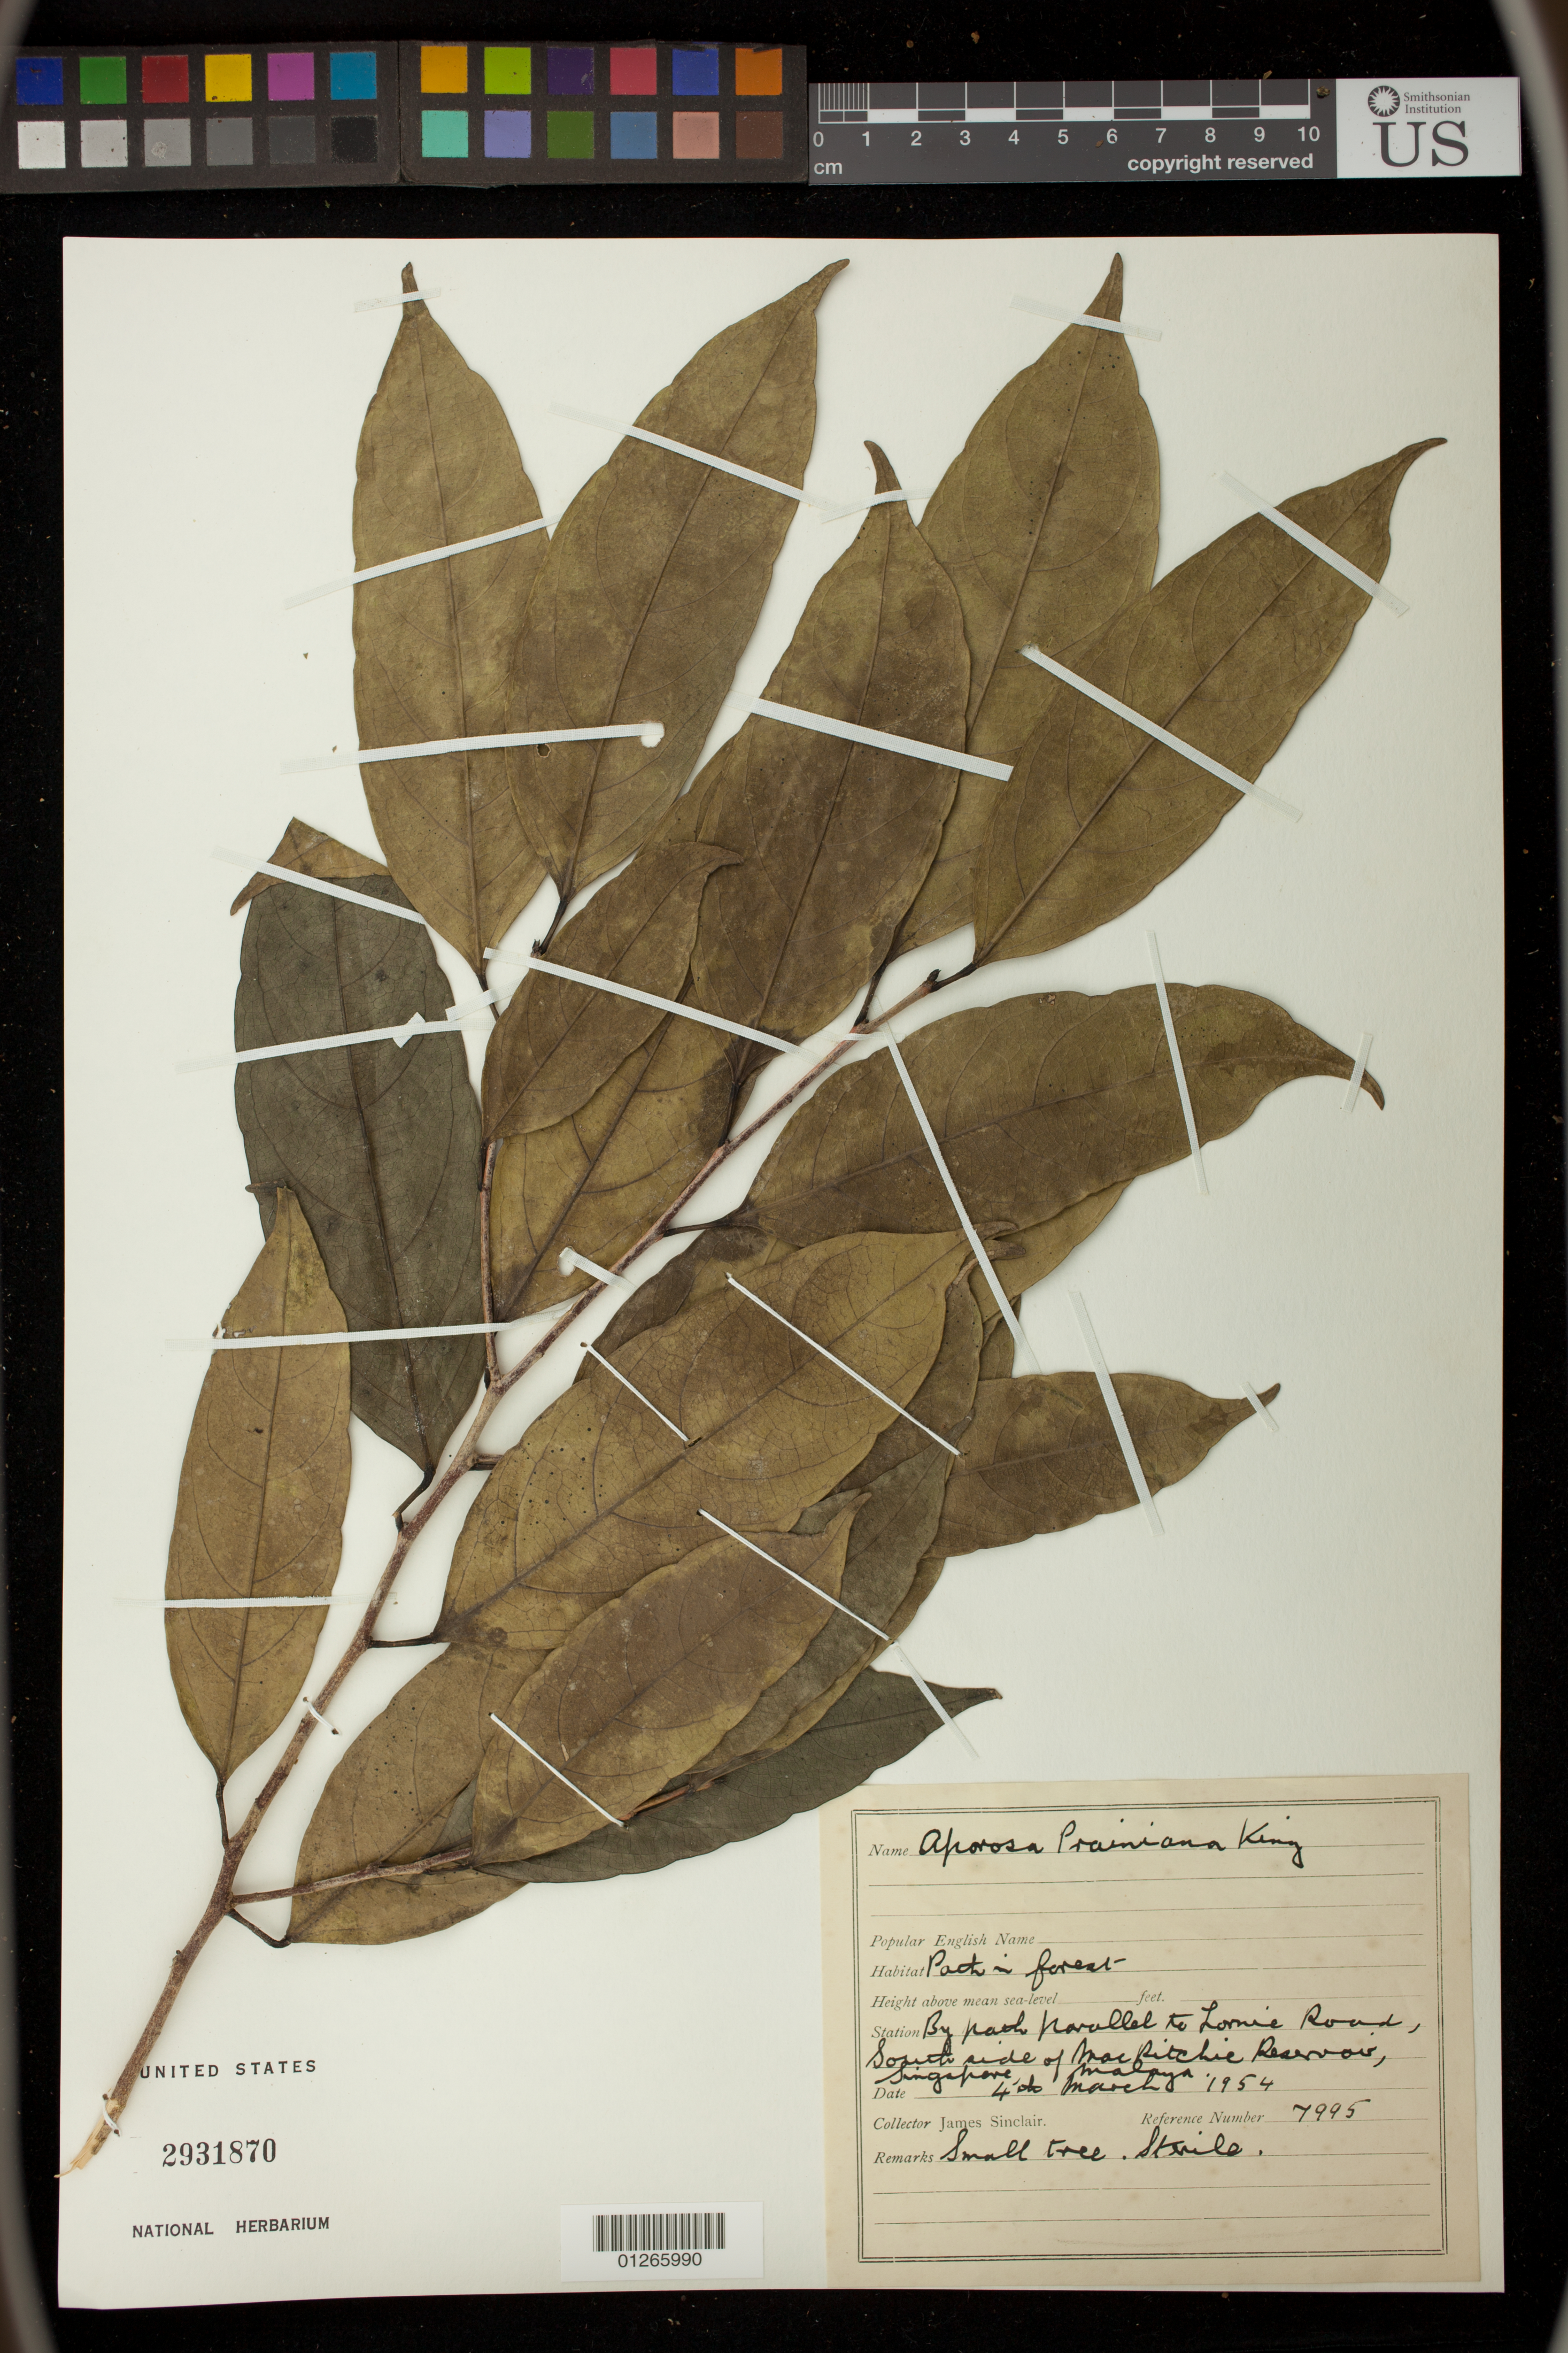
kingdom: Plantae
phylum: Tracheophyta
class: Magnoliopsida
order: Malpighiales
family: Phyllanthaceae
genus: Aporosa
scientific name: Aporosa prainiana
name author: R.M. King & Gamble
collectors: J. Sinclair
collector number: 7995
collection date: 1954-03-04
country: Singapore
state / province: MacRitchie Reservoir Park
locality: By path parallel to Lornie Road, South side of MacRitchie Reservoir, Singapore, Malaya.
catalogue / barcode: US 2931870